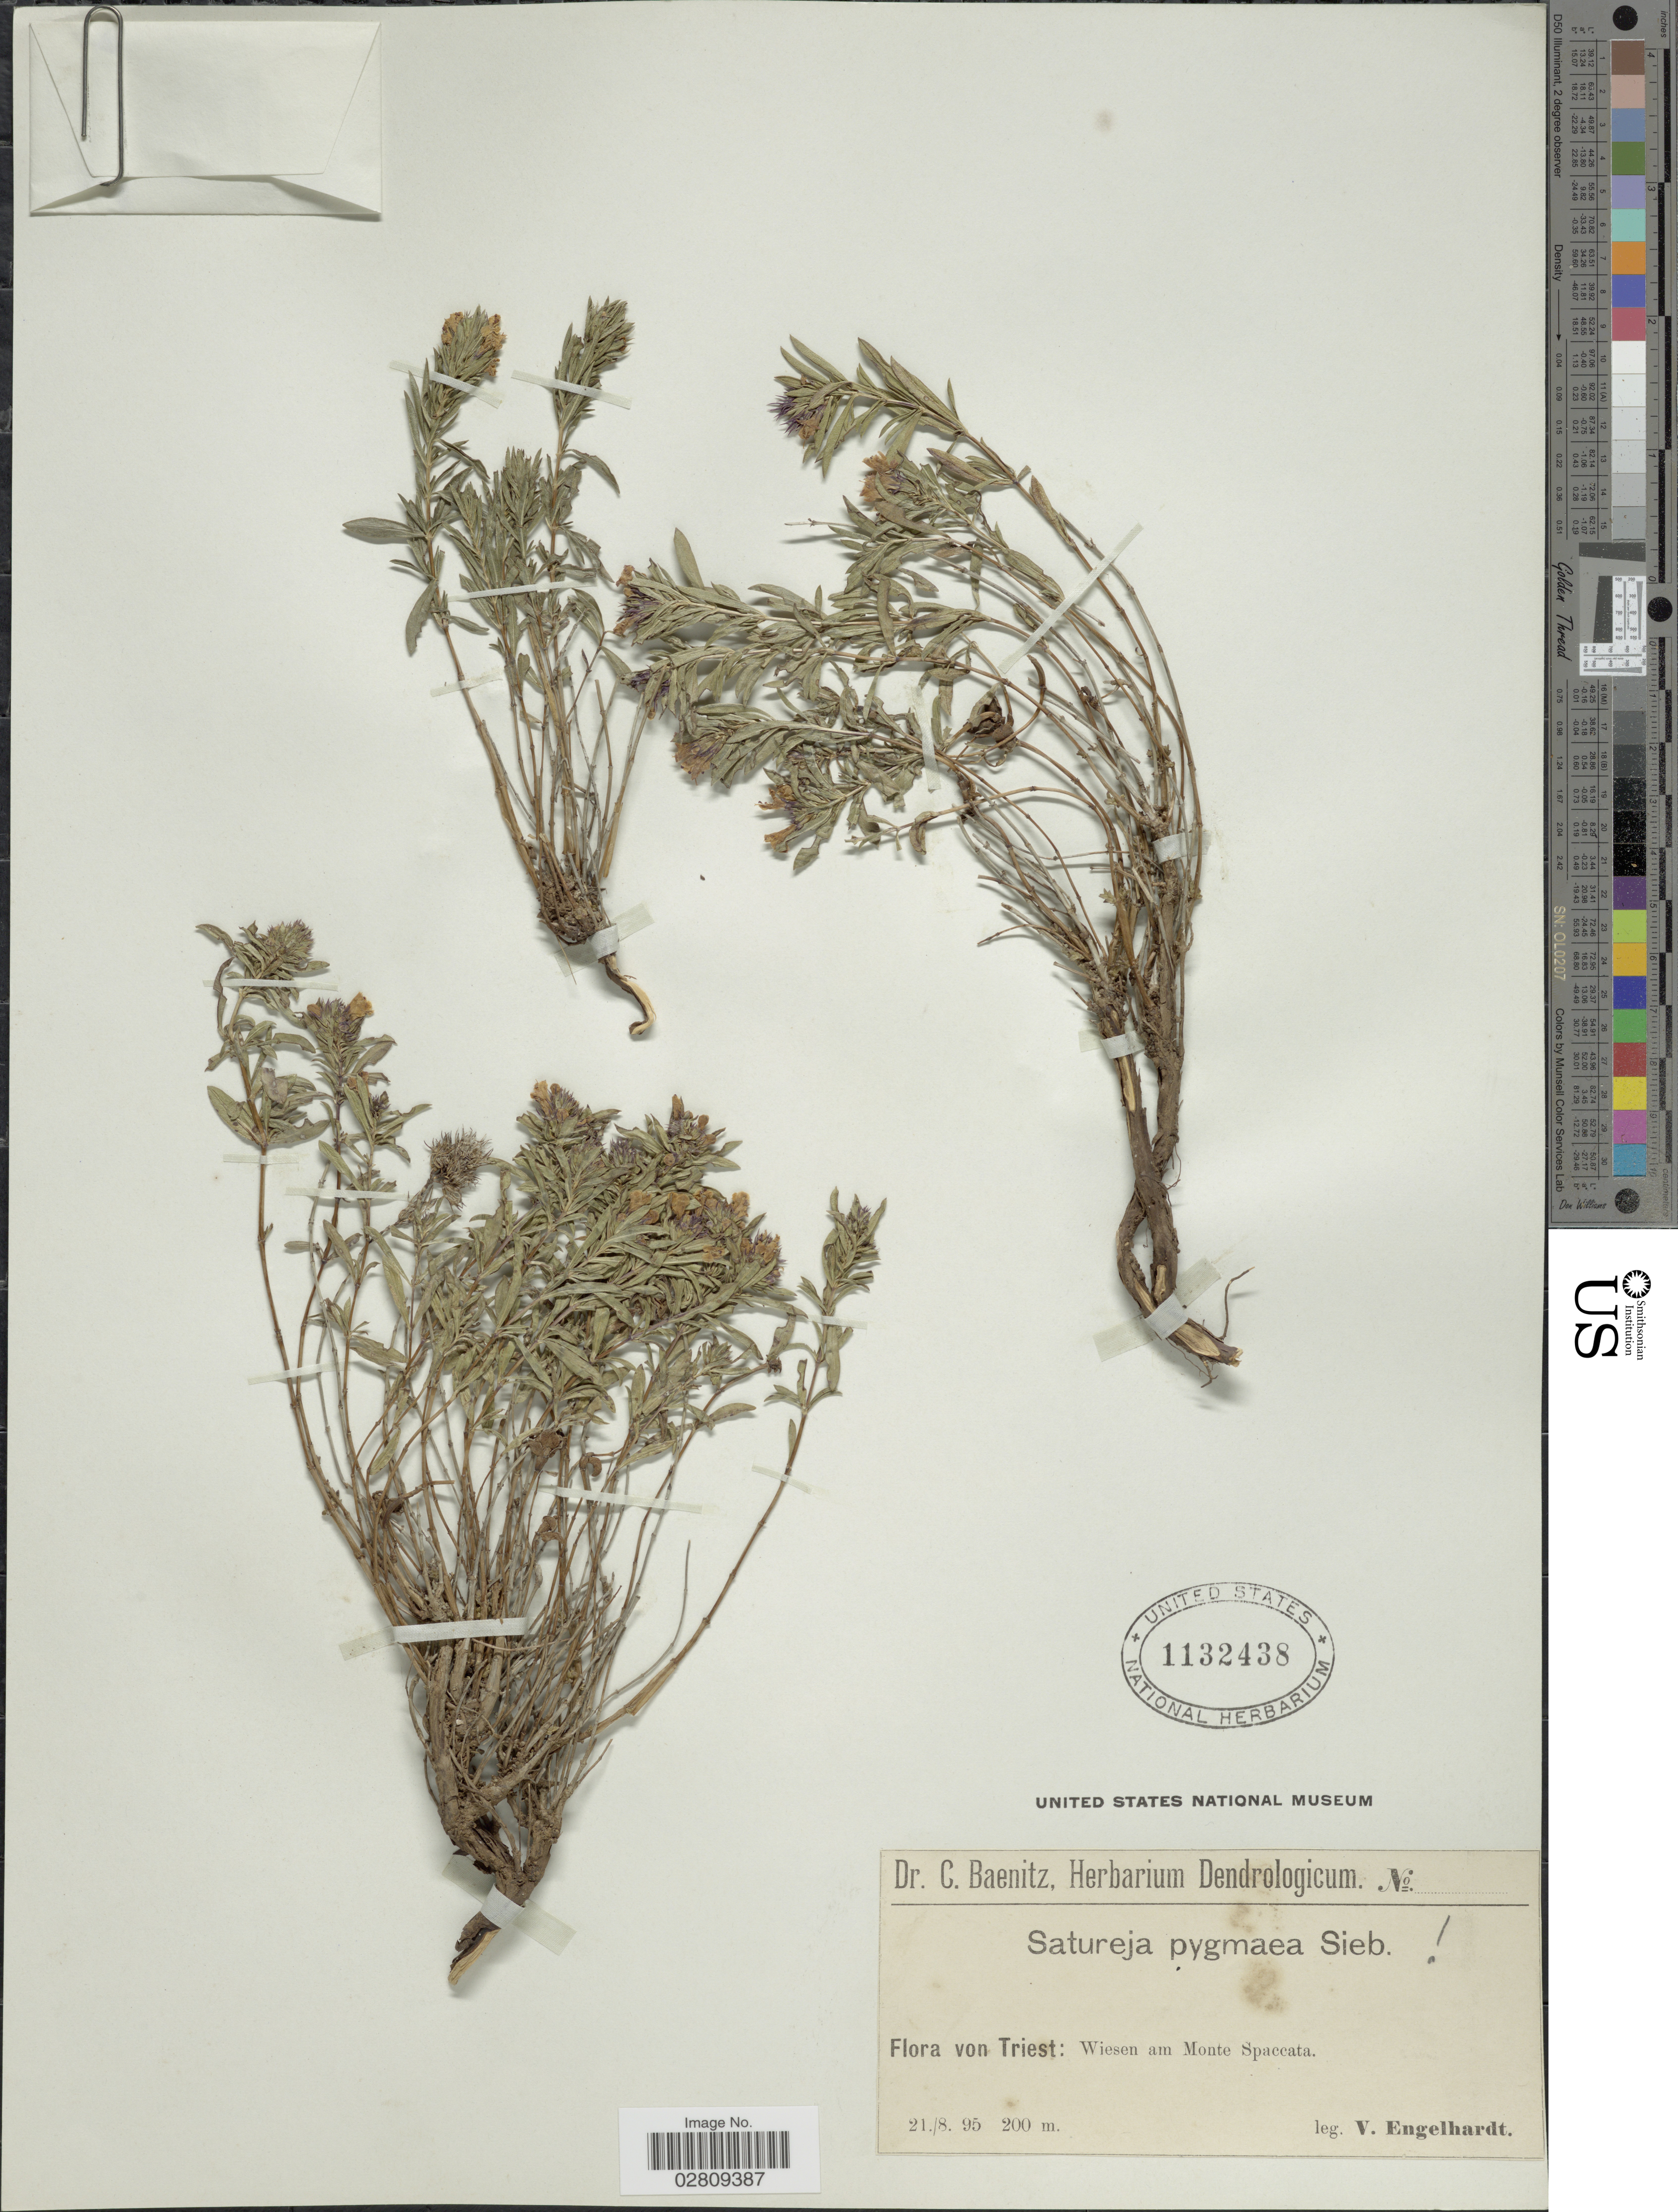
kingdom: Plantae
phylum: Tracheophyta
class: Magnoliopsida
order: Lamiales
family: Lamiaceae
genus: Satureja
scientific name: Satureja subspicata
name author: Bartl. ex Vis.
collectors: V. Engelhardt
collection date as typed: Transcribed d/m/y: 21/8/95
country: Italy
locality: Triest: Wiesen am Monte Spaccata.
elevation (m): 200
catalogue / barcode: US 1132438